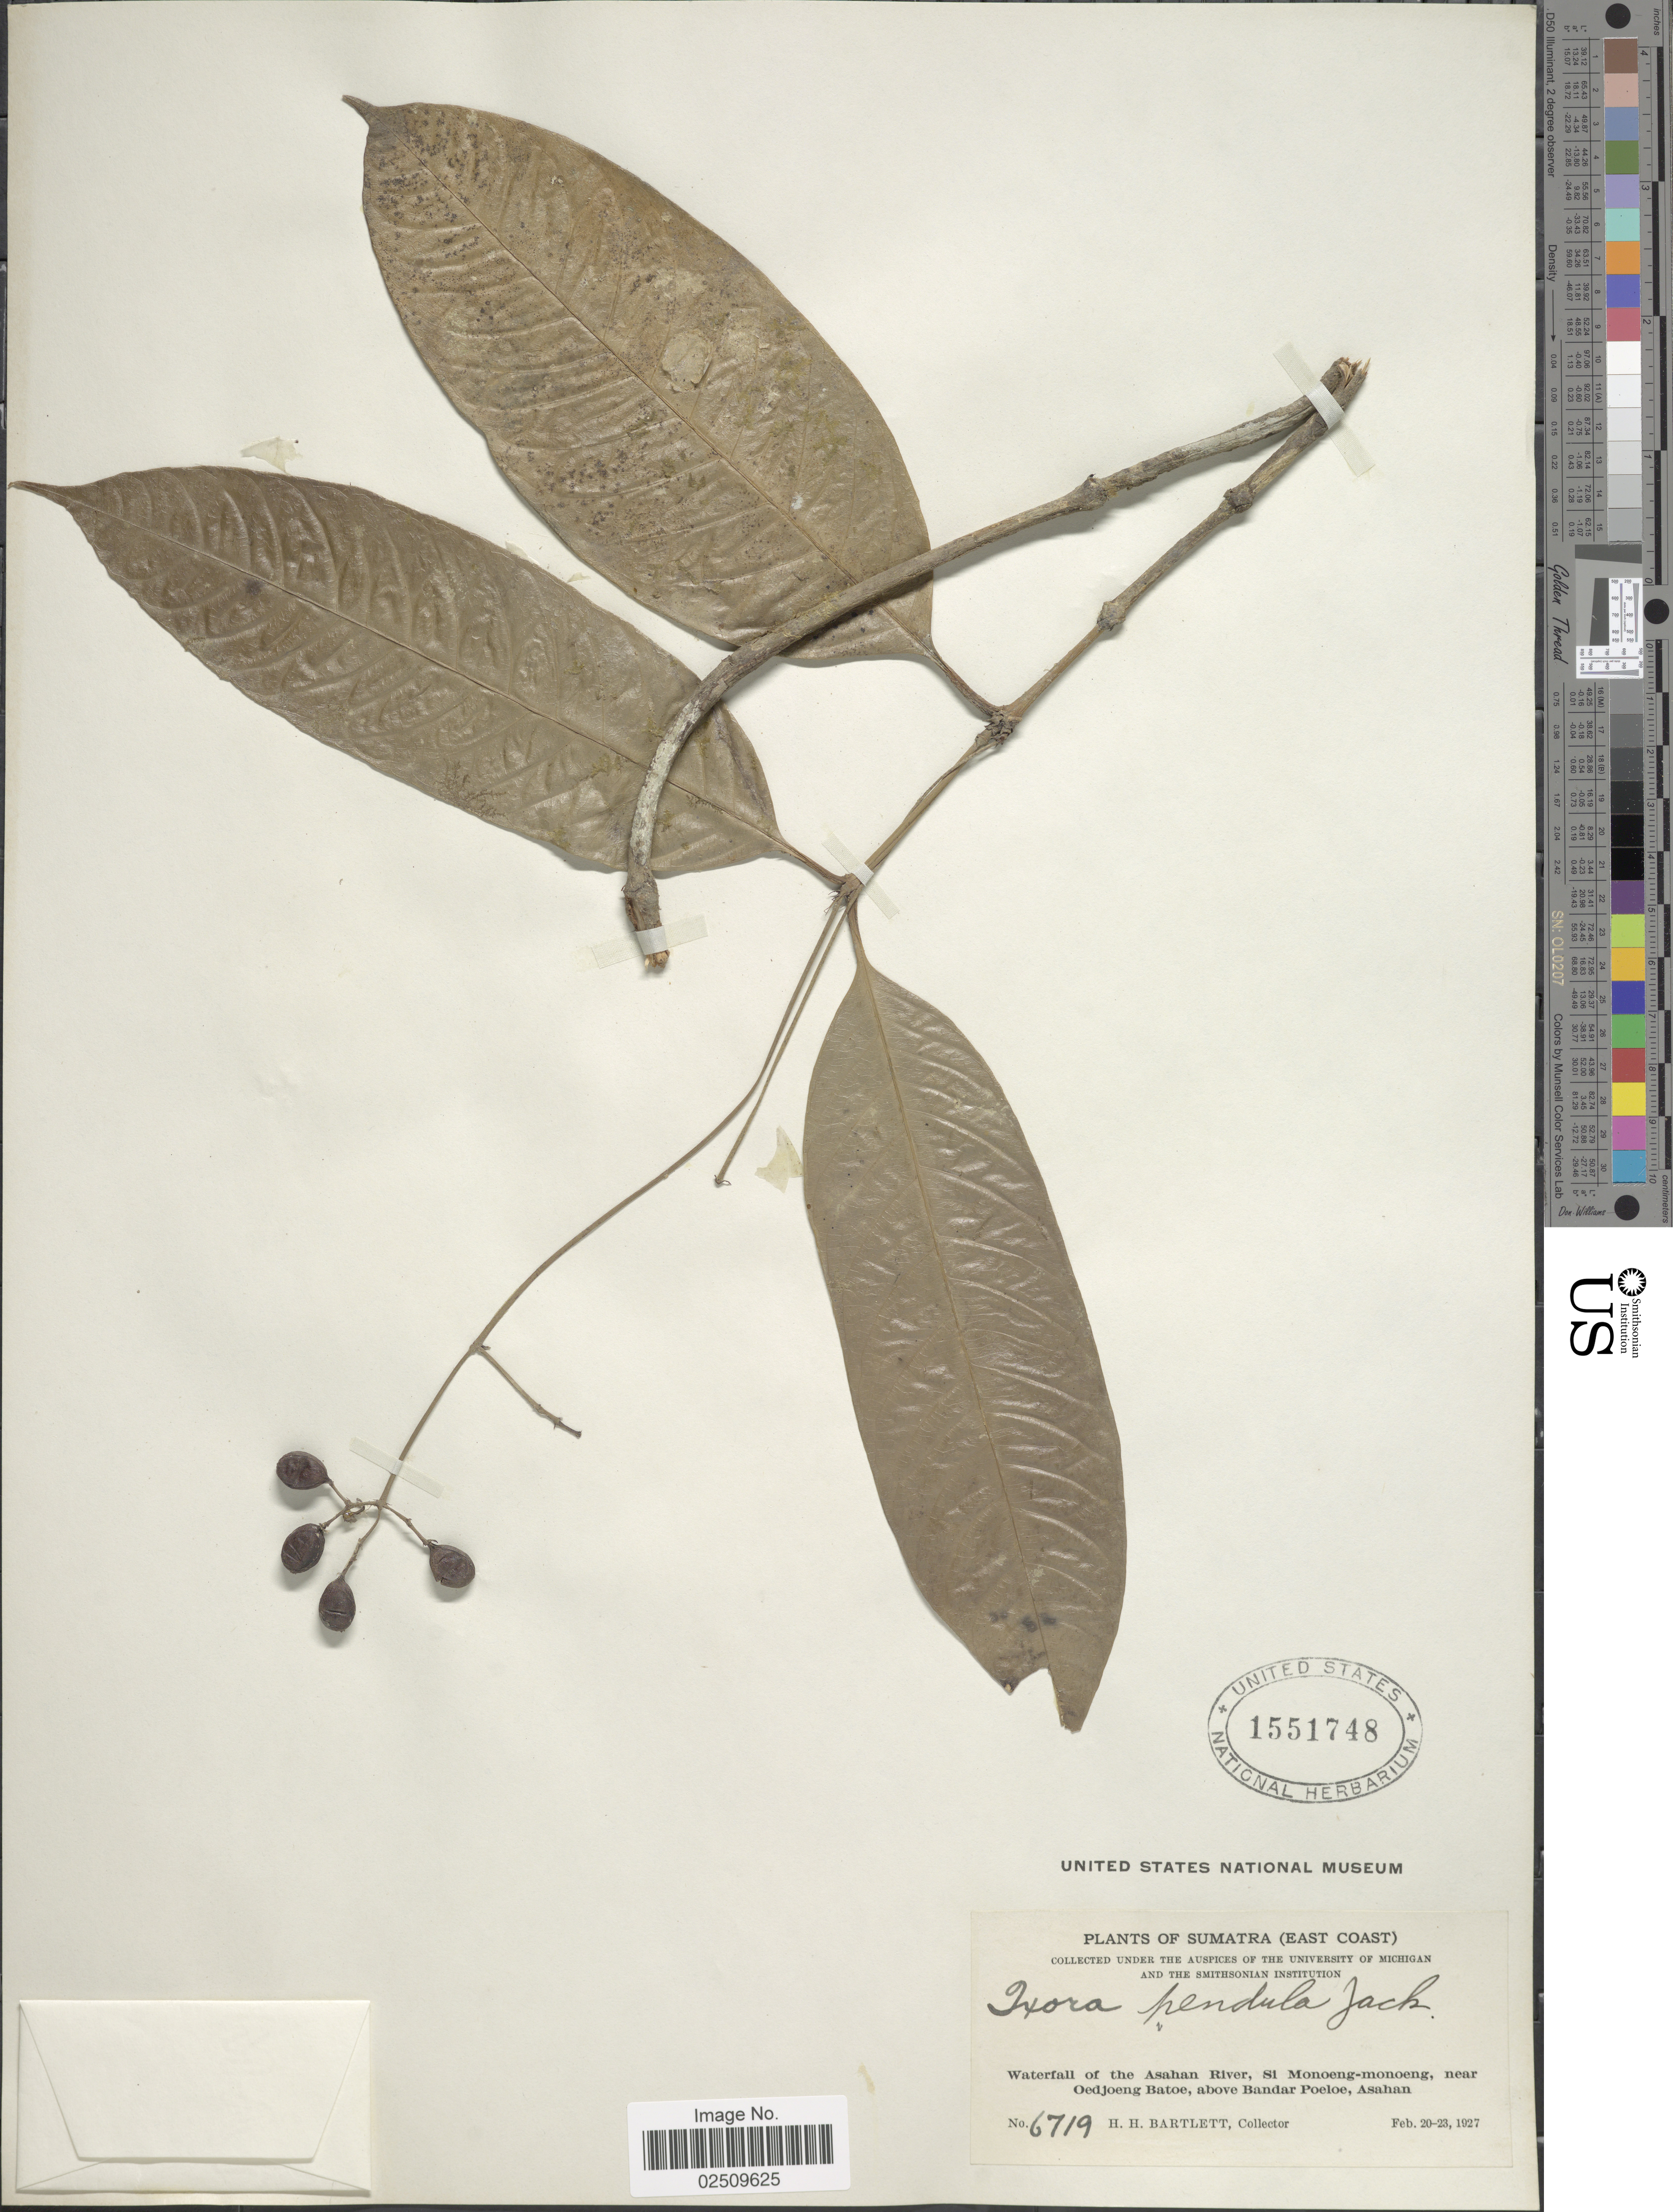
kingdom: Plantae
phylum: Tracheophyta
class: Magnoliopsida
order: Gentianales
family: Rubiaceae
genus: Ixora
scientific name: Ixora pendula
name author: Jack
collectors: H. H. Bartlett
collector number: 6719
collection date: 1927-02-20/1927-02-23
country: Indonesia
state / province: Sumatra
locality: (East Coast) Waterfall of the Asahan River, Si Monoeng-monoeng, near Oedjoeng Batoe, above Bandar Poeloe, Asahan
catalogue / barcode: US 1551748